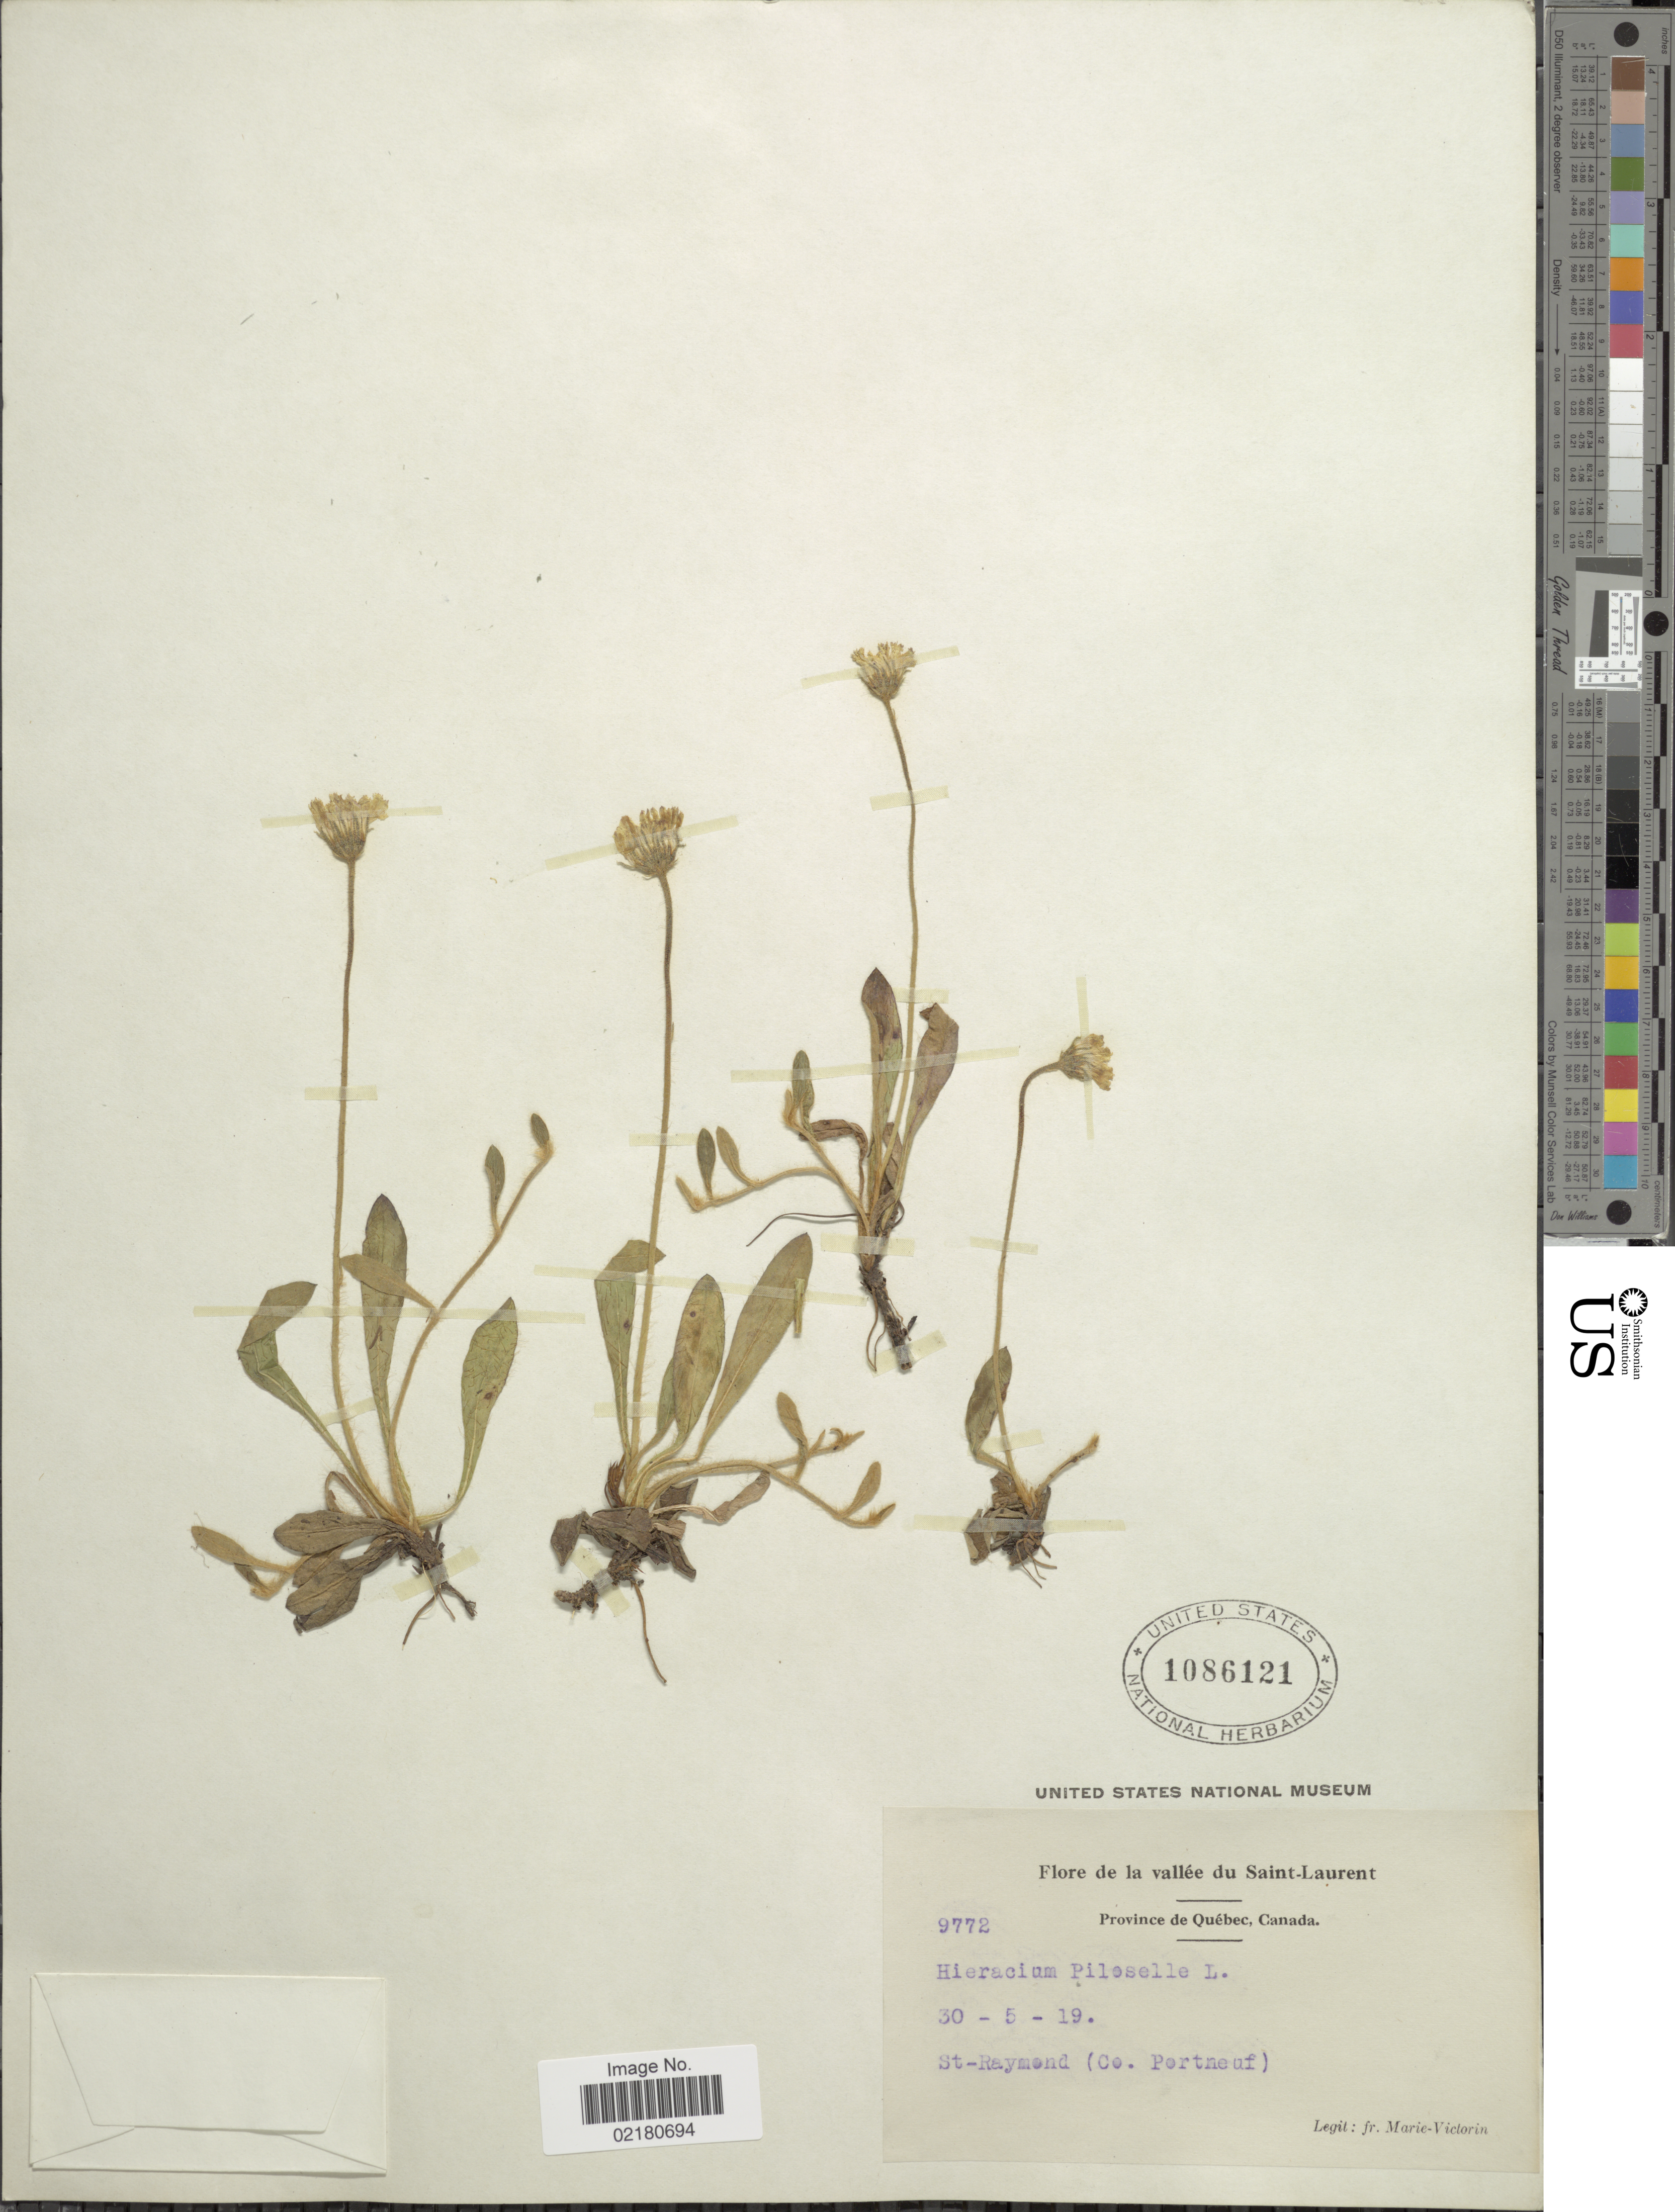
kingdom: Plantae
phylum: Tracheophyta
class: Magnoliopsida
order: Asterales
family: Asteraceae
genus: Pilosella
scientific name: Pilosella officinarum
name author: Vaill.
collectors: Fr. Marie-Victorin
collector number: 9772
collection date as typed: Transcribed d/m/y: 30/5/19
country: Canada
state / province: Quebec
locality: La vallee du Saint-laurent, Canada, St. Raymond(Co. Portneuf)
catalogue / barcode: US 1086121